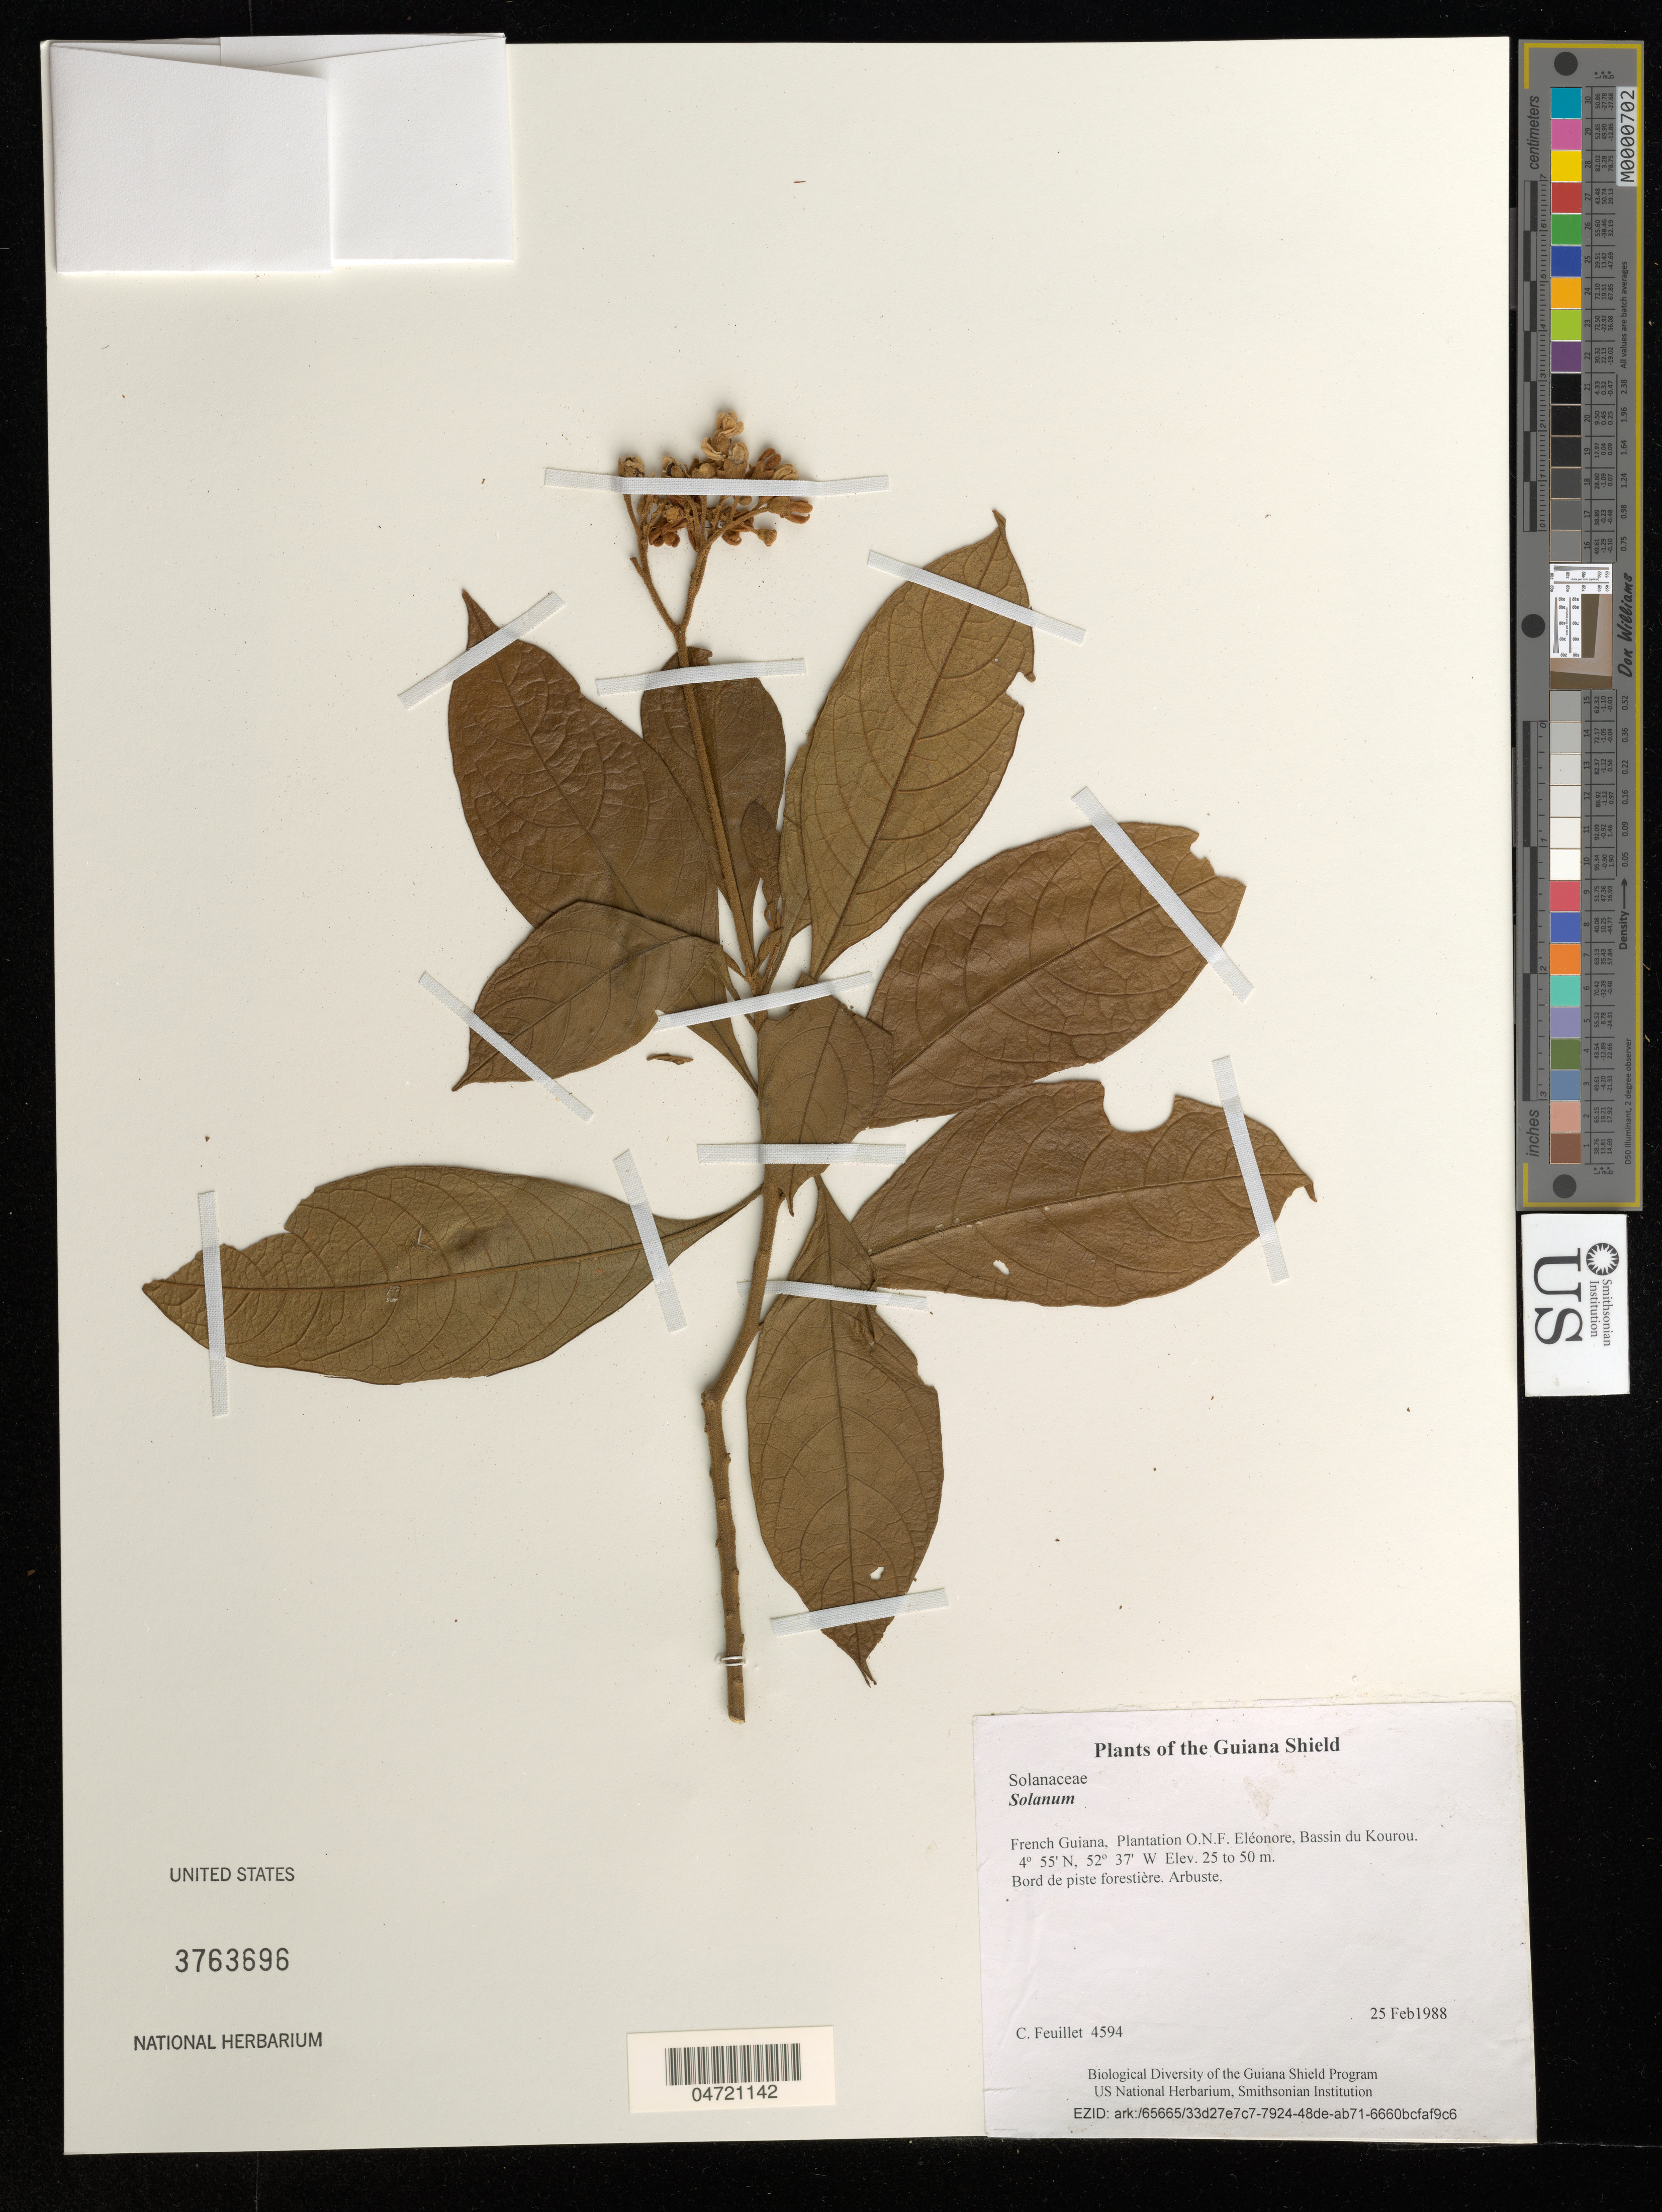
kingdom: Plantae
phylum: Tracheophyta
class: Magnoliopsida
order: Solanales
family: Solanaceae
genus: Solanum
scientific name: Solanum sp.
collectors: C. Feuillet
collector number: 4594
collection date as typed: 25 Feb1988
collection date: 1988-02-25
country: French Guiana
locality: Plantation O.N.F. Eléonore, Bassin du Kourou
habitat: Bord de piste forestière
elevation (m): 25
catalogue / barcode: US 3763696